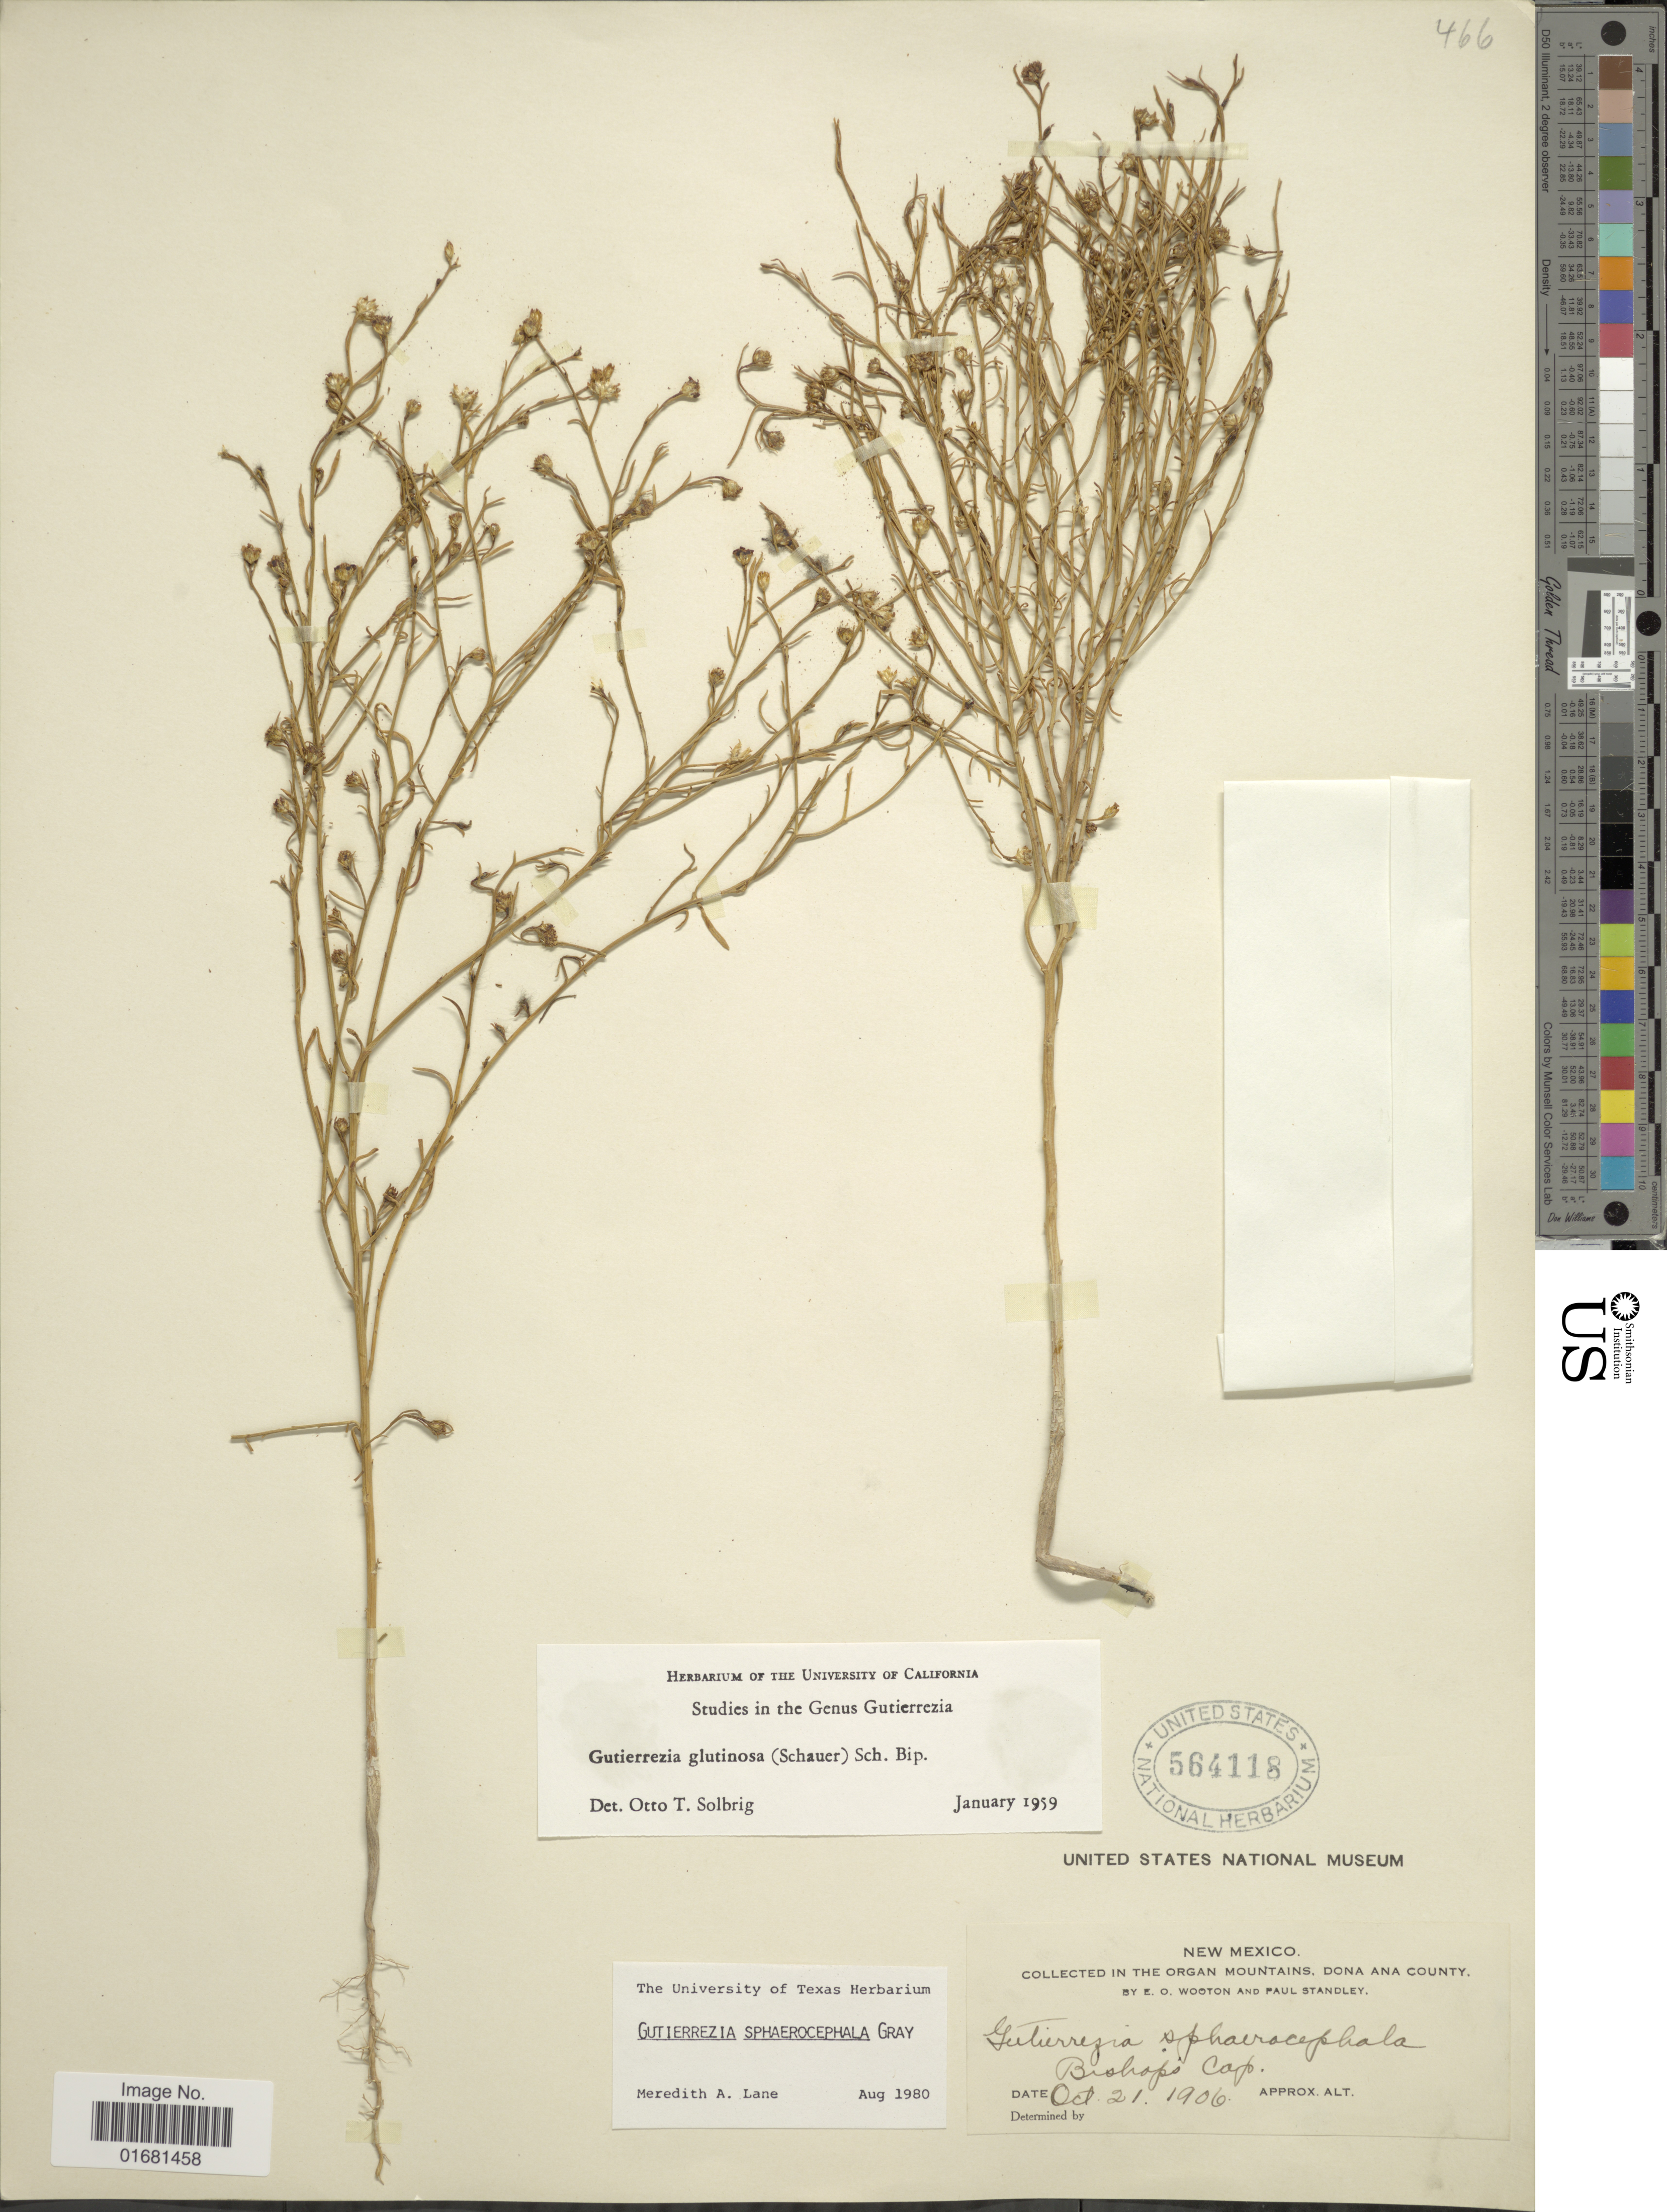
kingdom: Plantae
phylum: Tracheophyta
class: Magnoliopsida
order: Asterales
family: Asteraceae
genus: Gutierrezia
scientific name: Gutierrezia sphaerocephala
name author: A. Gray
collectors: E. O. Wooton & P. C. Standley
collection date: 1906-10-21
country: United States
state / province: New Mexico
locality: New Mexico. In the Organ Mountains, Dona Ana County. Bishop Cap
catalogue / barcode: US 564118